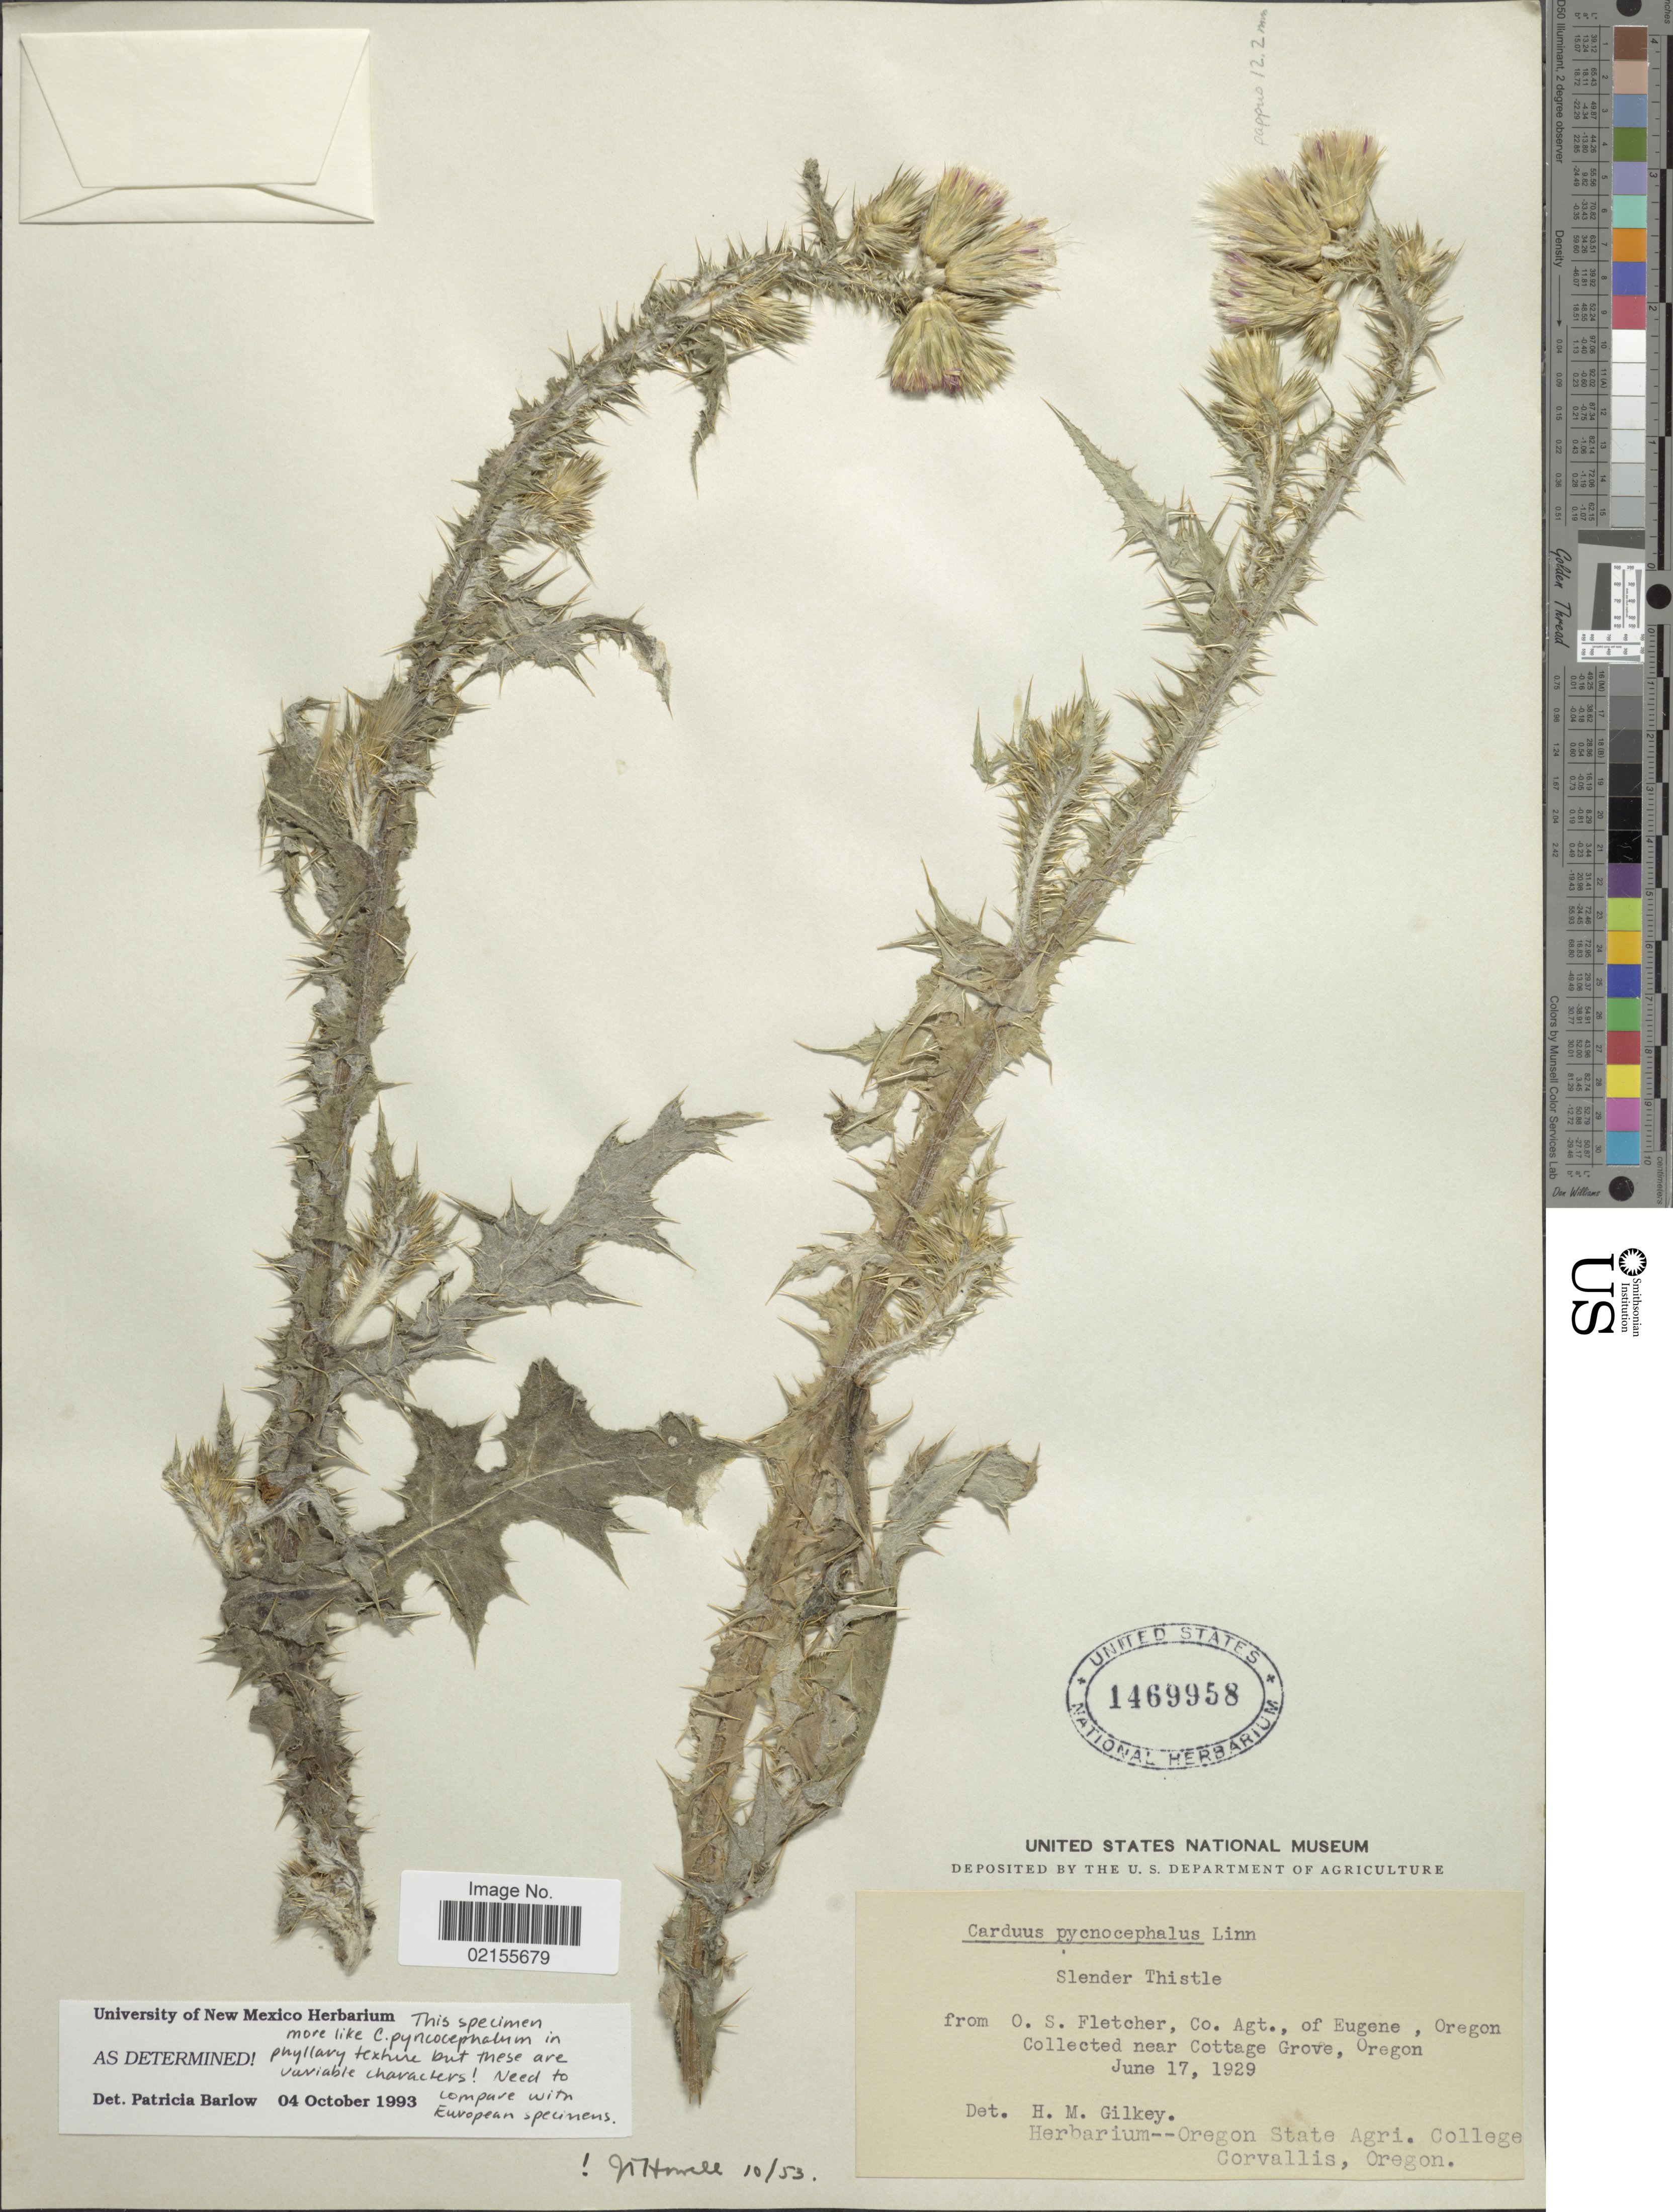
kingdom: Plantae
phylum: Tracheophyta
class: Magnoliopsida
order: Asterales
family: Asteraceae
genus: Carduus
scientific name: Carduus pycnocephalus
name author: L.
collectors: O. Fletcher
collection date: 1929-06-17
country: United States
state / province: Oregon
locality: Near Cottage Grove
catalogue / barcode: US 1469958